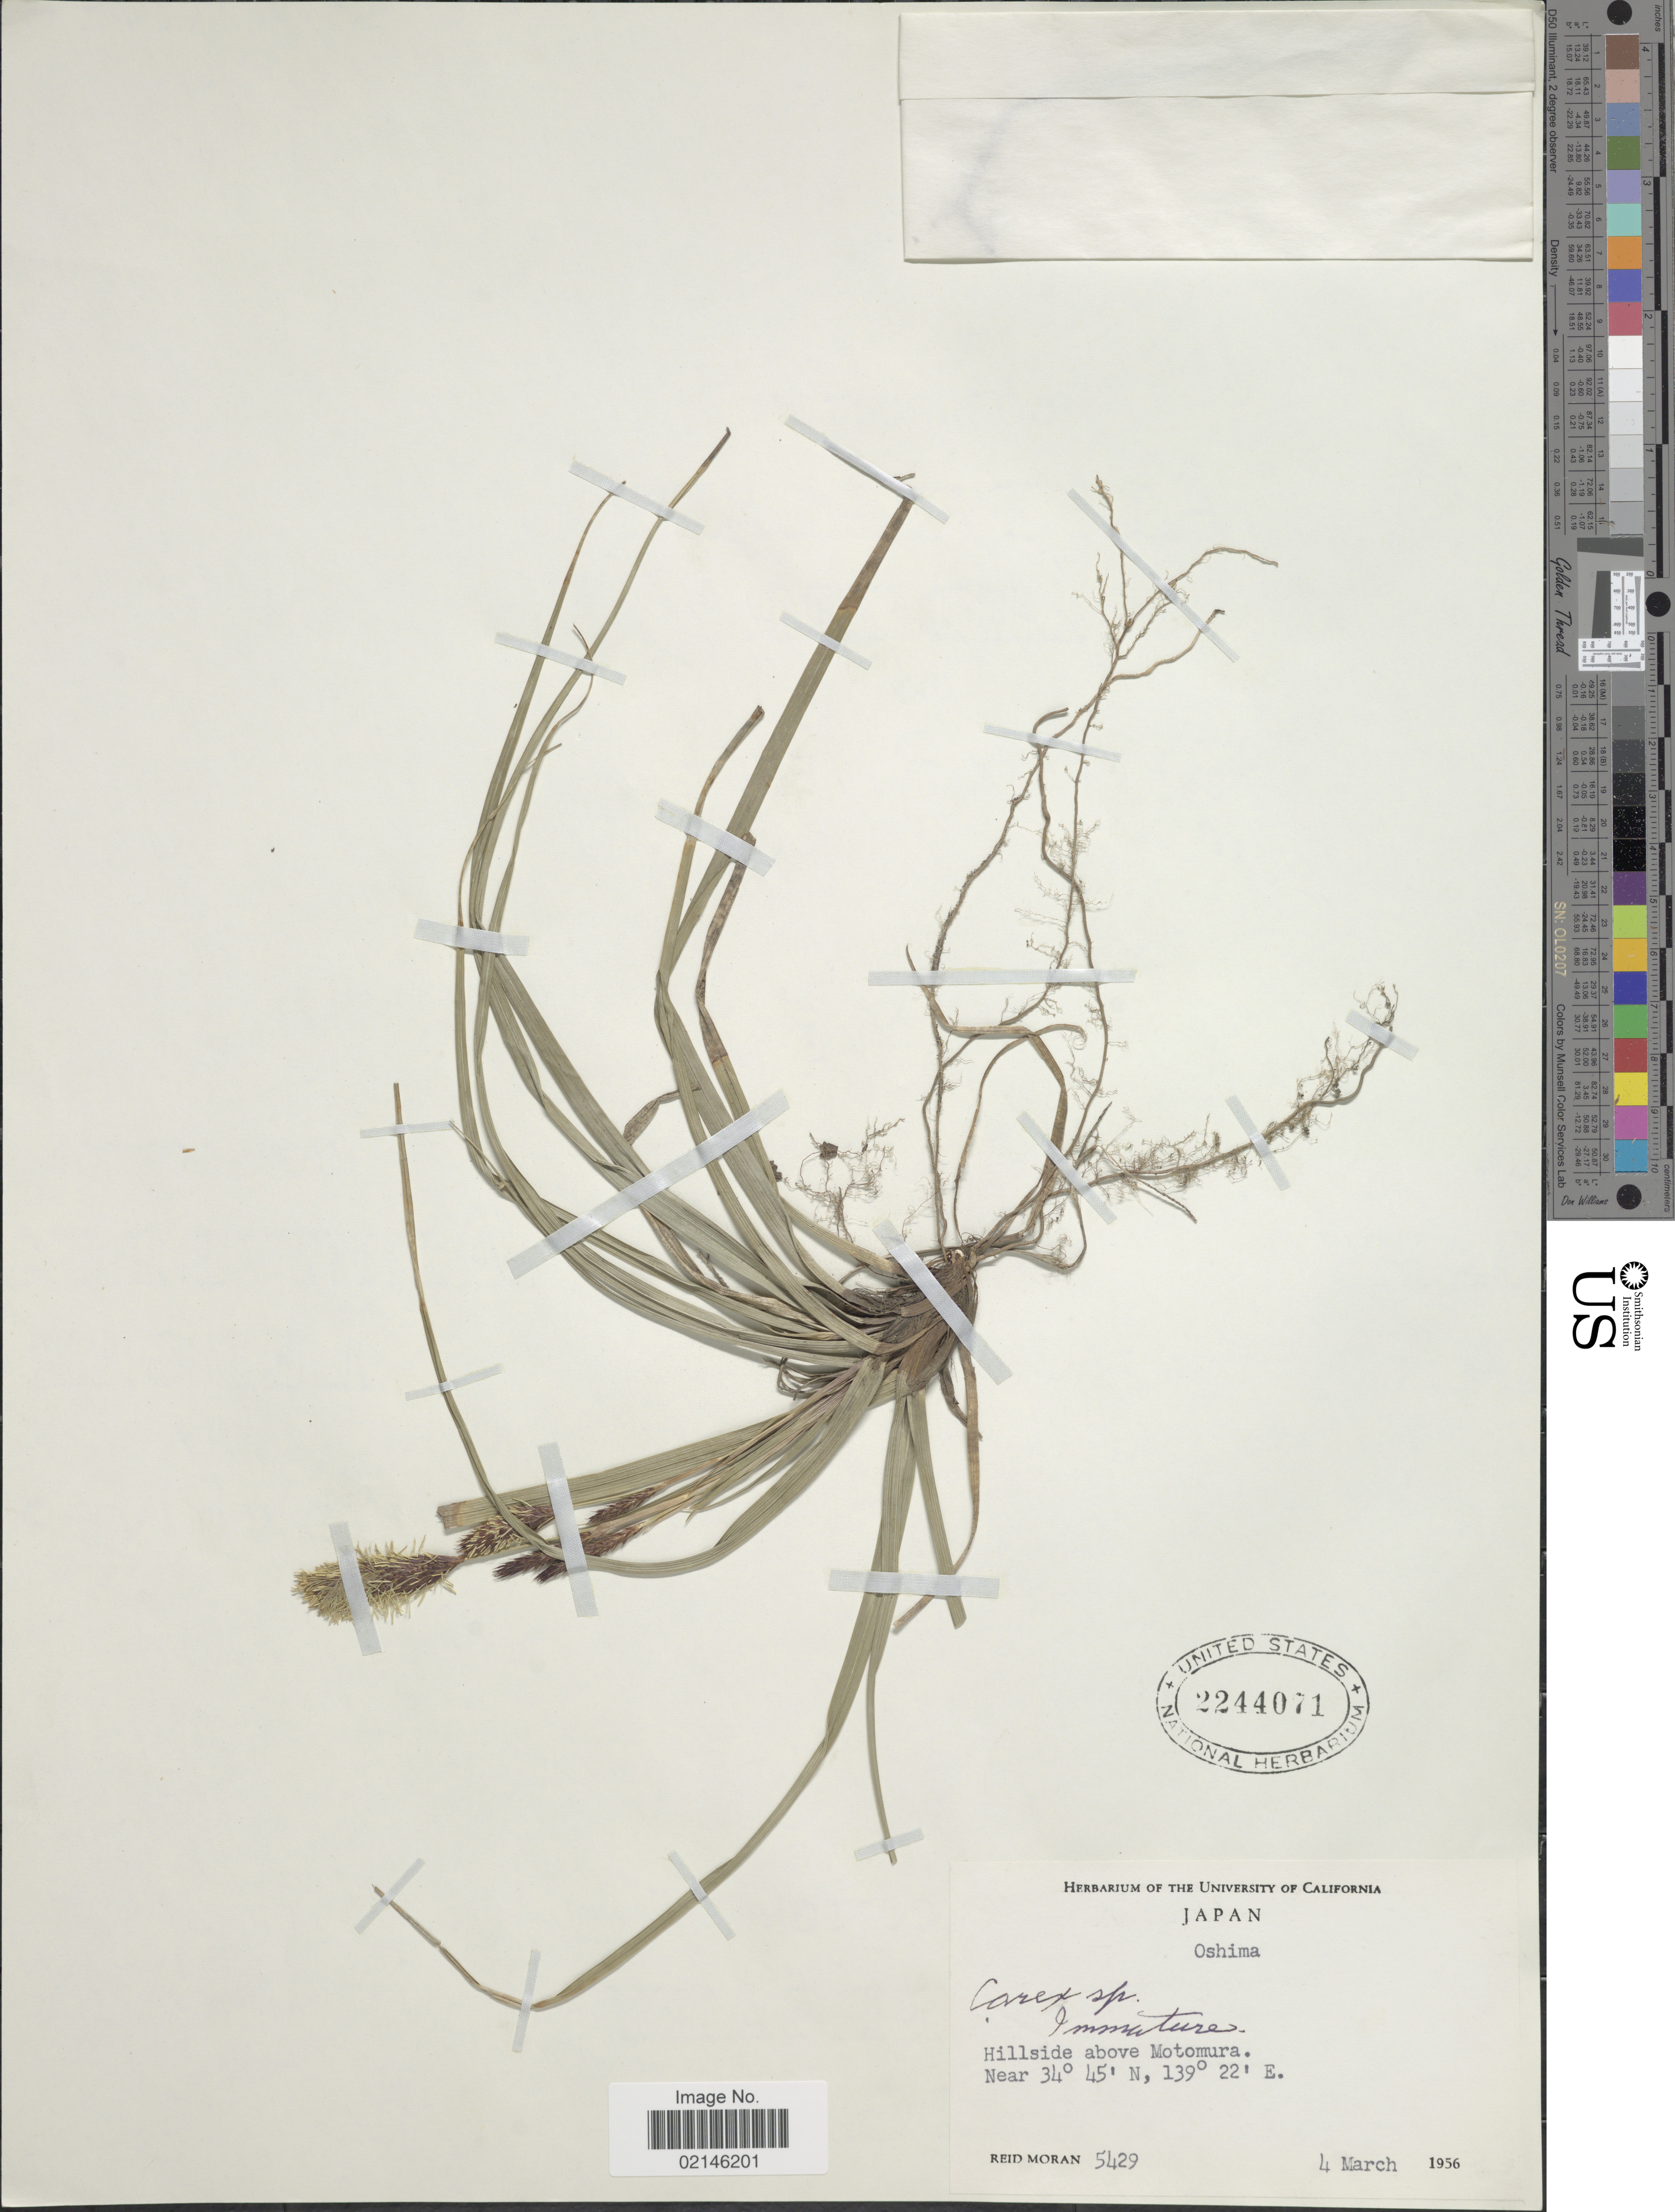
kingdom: Plantae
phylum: Tracheophyta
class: Liliopsida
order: Poales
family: Cyperaceae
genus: Carex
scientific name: Carex sp.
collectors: R. V. Moran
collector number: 5429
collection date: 1956-03-04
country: Japan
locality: Oshima. above Motomura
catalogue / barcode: US 2244071